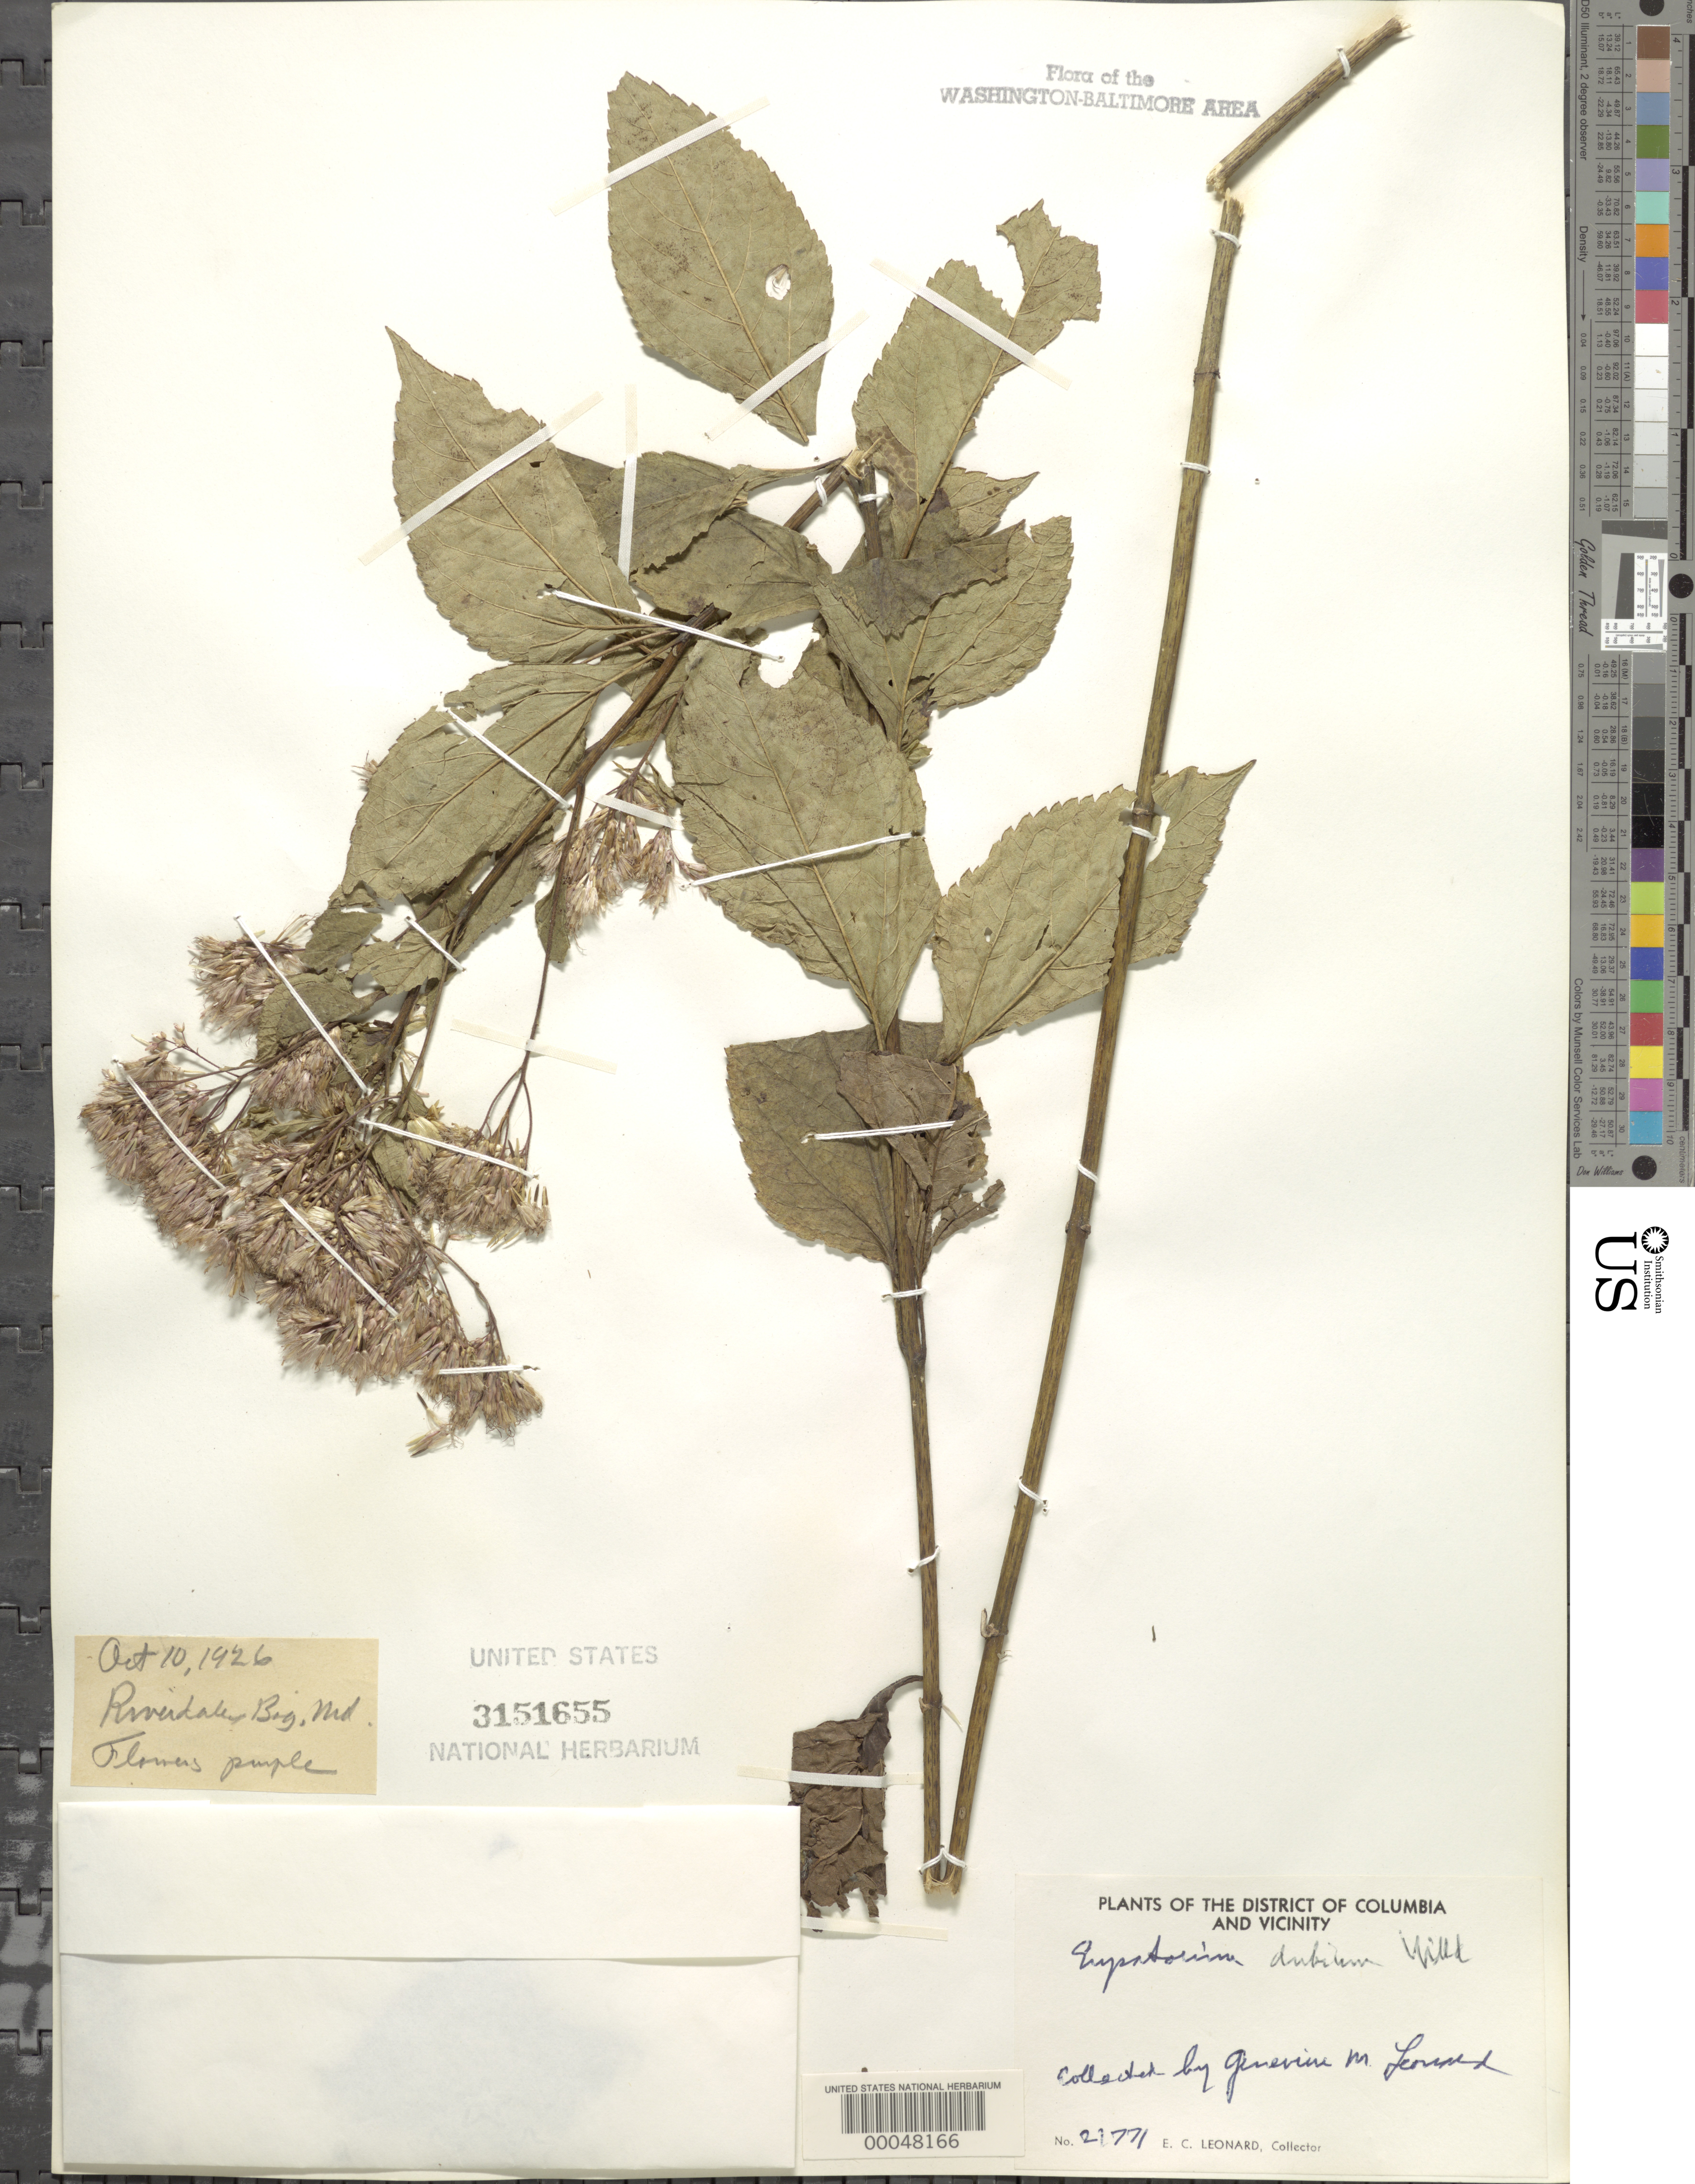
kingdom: Plantae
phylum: Tracheophyta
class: Magnoliopsida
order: Asterales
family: Asteraceae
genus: Eupatorium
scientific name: Eupatorium dubium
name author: Willd. ex Poir.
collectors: G. M. Leonard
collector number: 21771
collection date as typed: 10 Oct 1926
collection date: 1926-10-10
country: United States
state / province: Maryland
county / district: Prince George's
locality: Riverdale Bog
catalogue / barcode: US 3151655